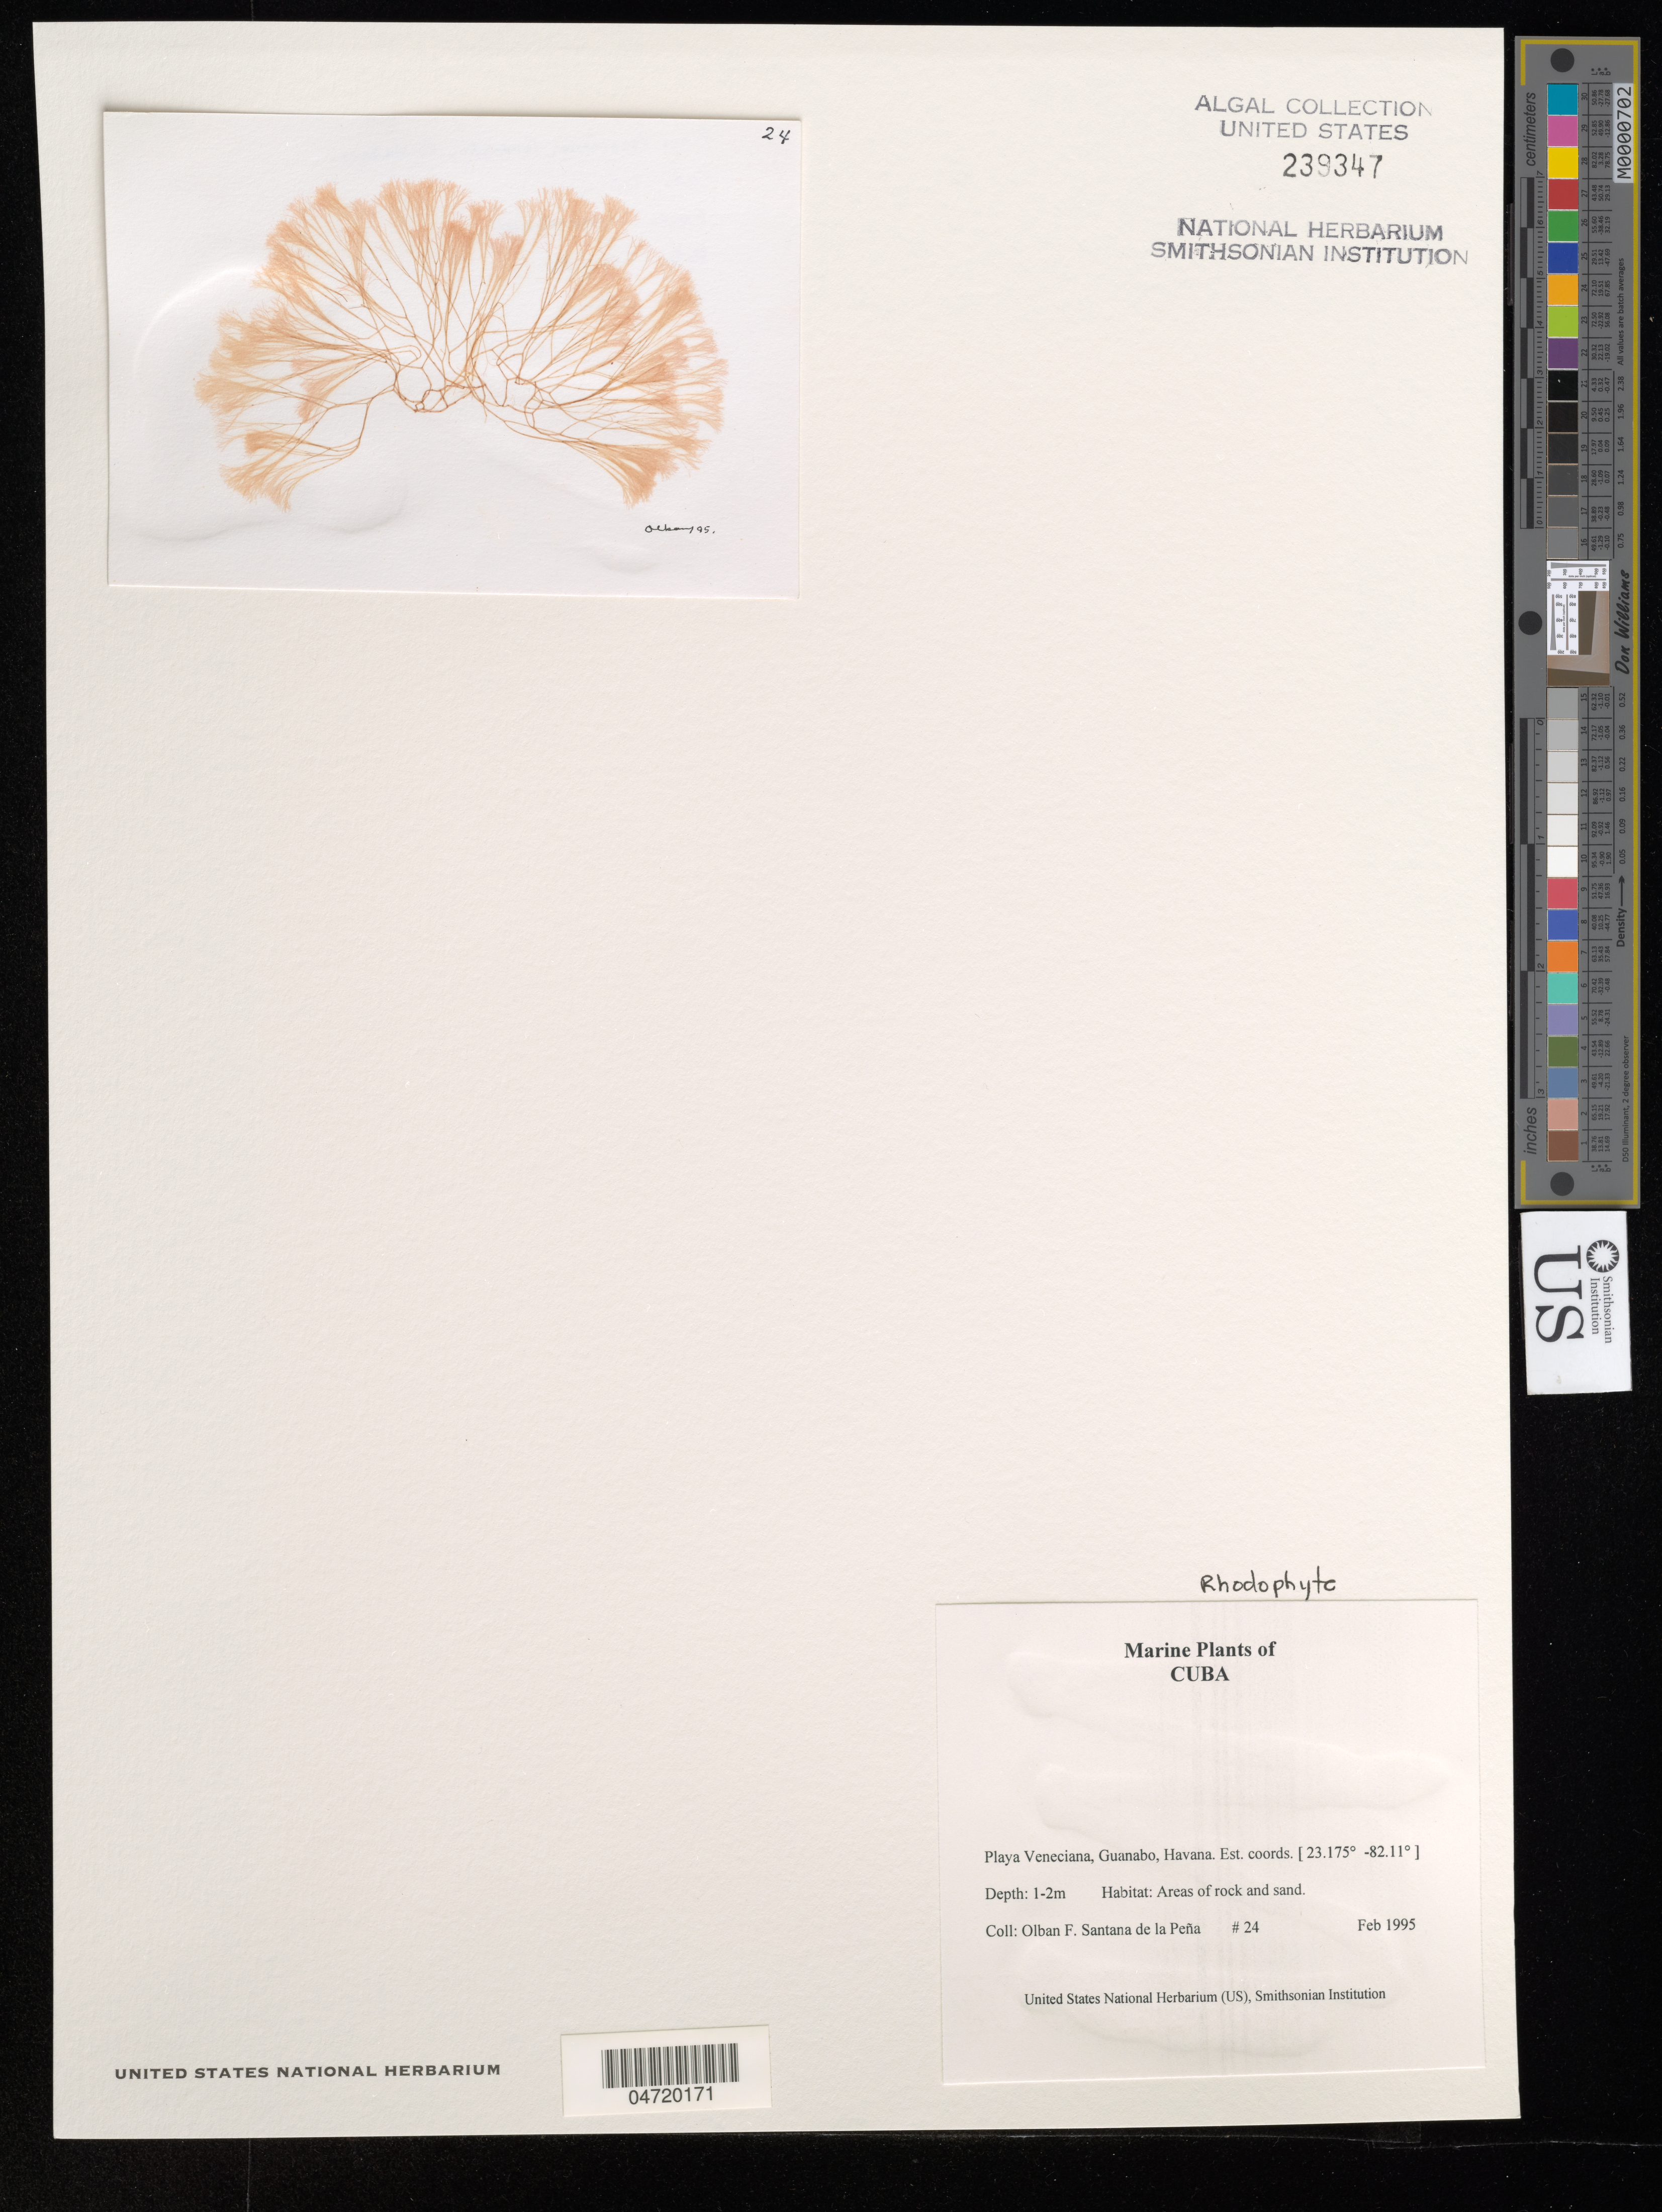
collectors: O. Santana de la Peña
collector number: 24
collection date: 1995-02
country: Cuba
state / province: La Habana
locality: Playa Veneciana, Guanabo, Havana.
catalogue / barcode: US 239347